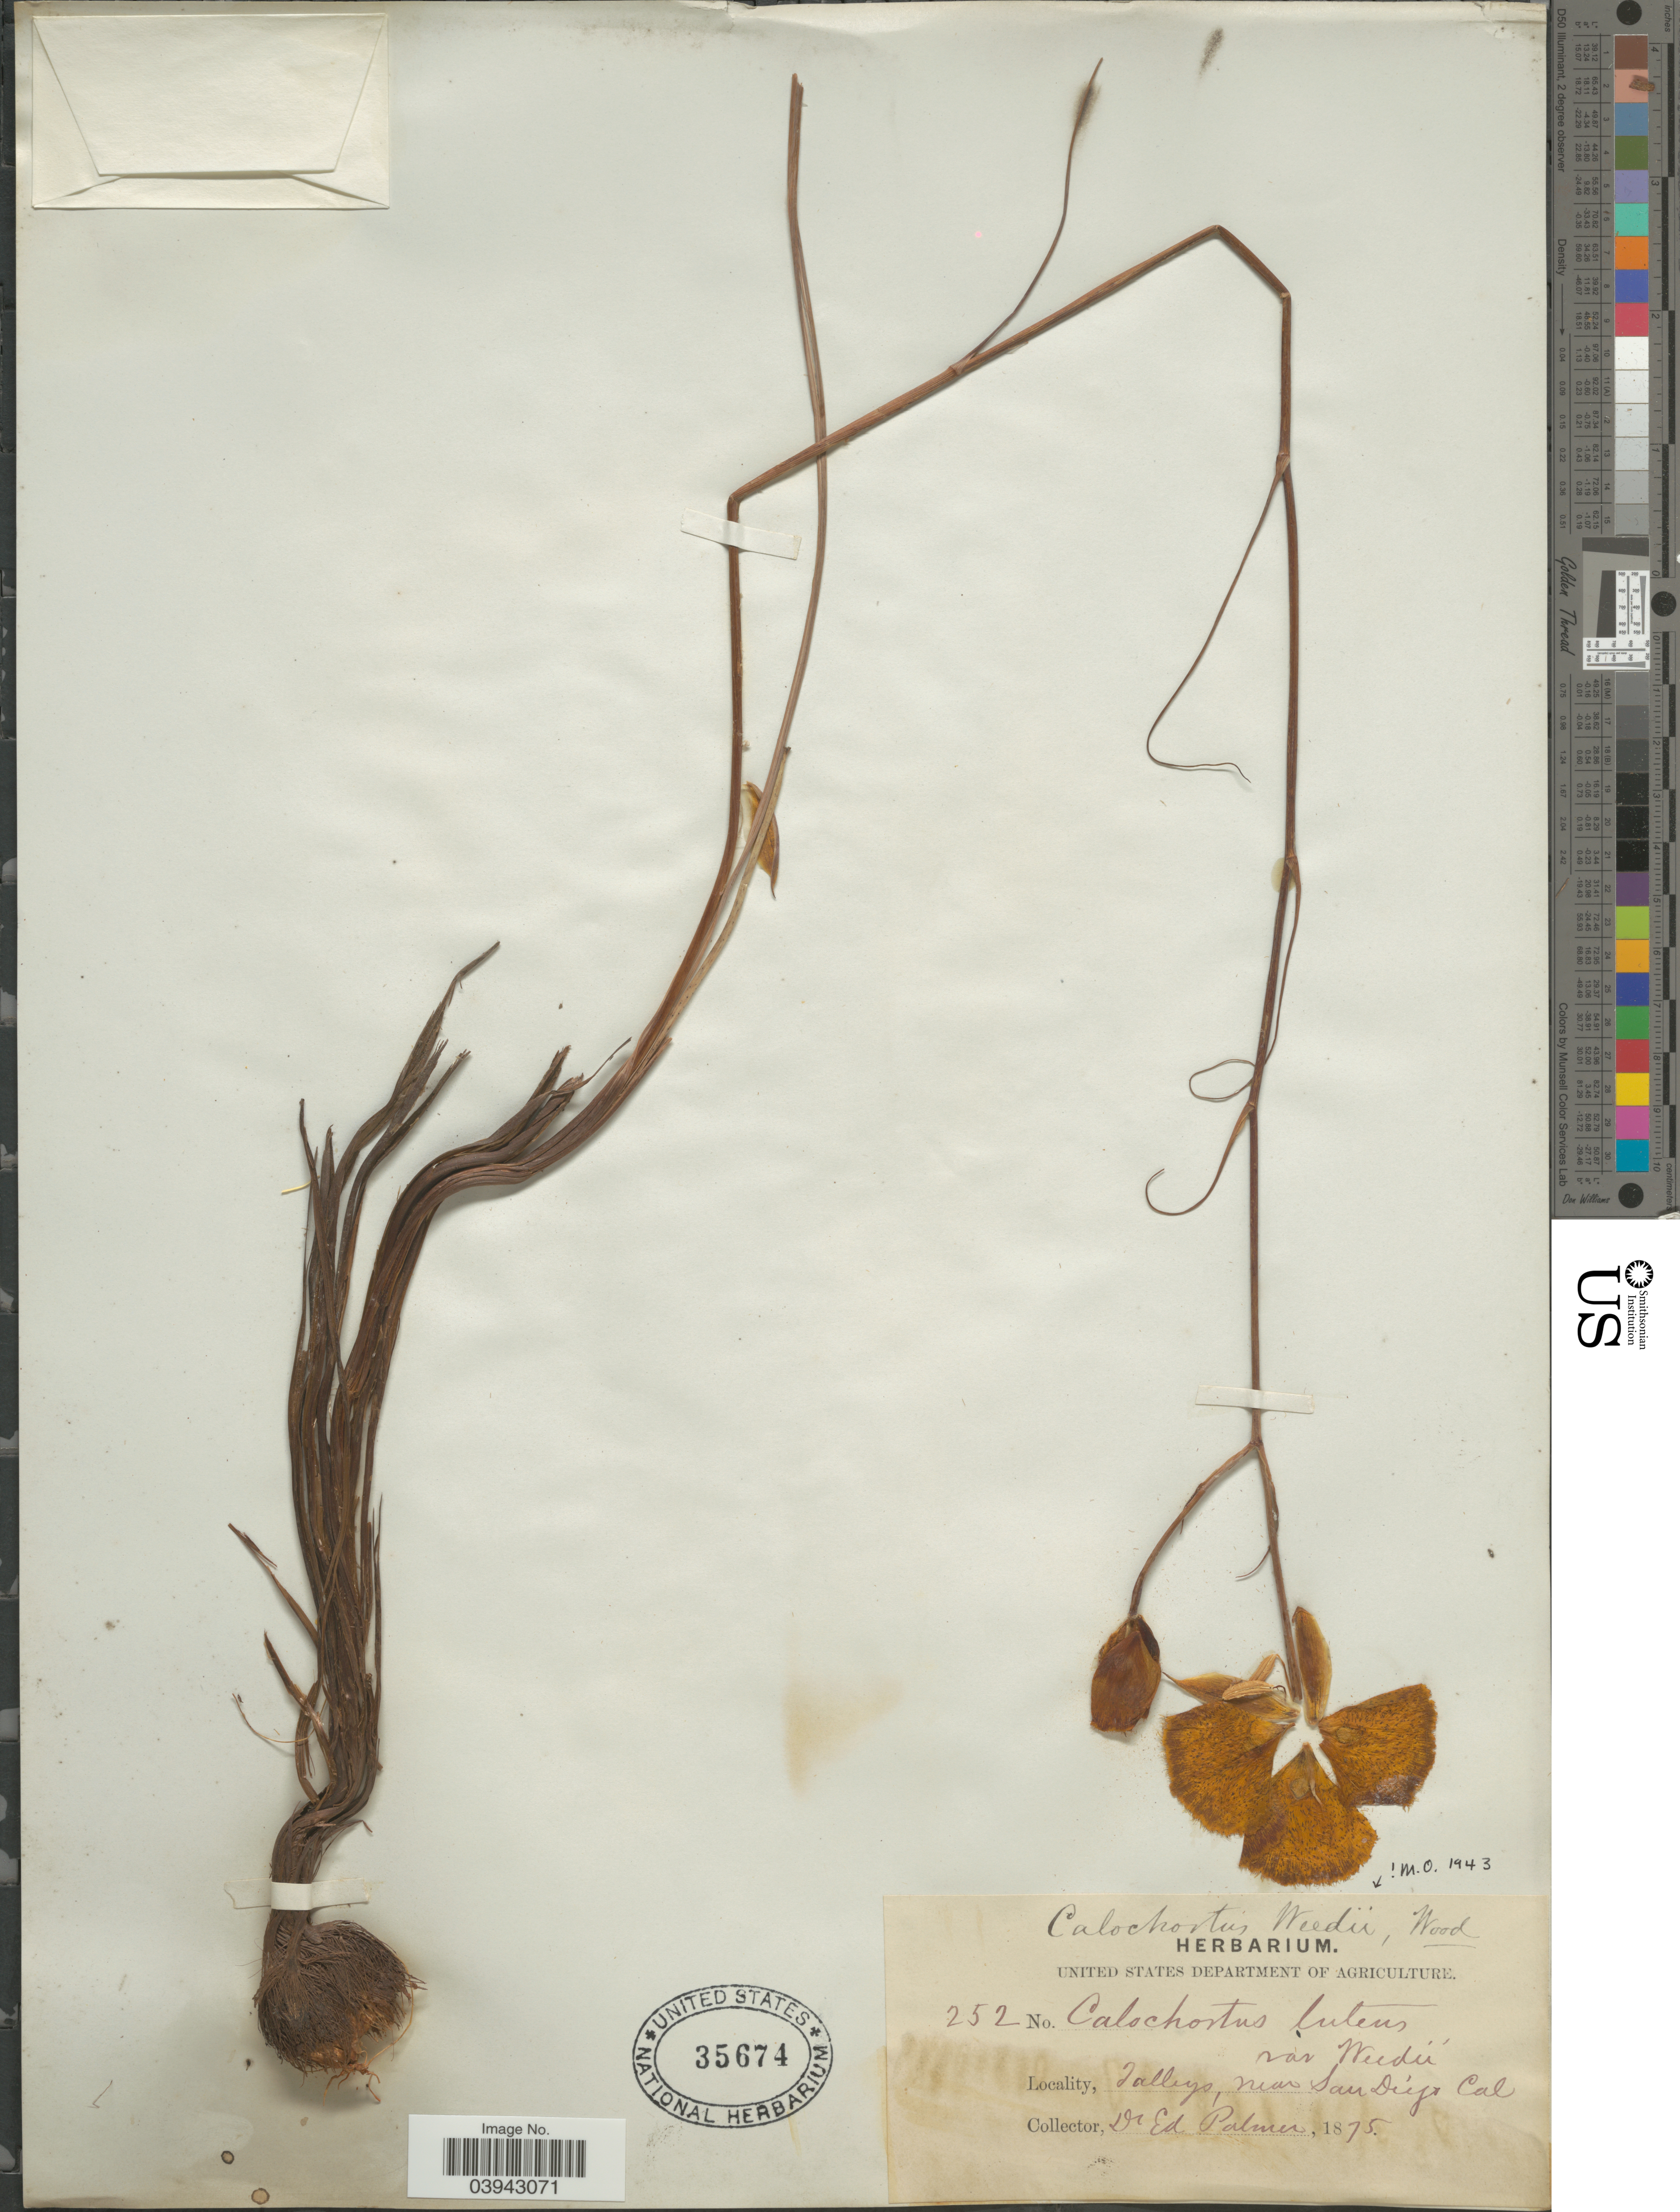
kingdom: Plantae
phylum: Tracheophyta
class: Liliopsida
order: Liliales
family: Liliaceae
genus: Calochortus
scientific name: Calochortus weedii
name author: Alph. Wood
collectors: E. Palmer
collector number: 252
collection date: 1875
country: United States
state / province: California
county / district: San Diego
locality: Valleys, near San Diego.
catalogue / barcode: US 35674